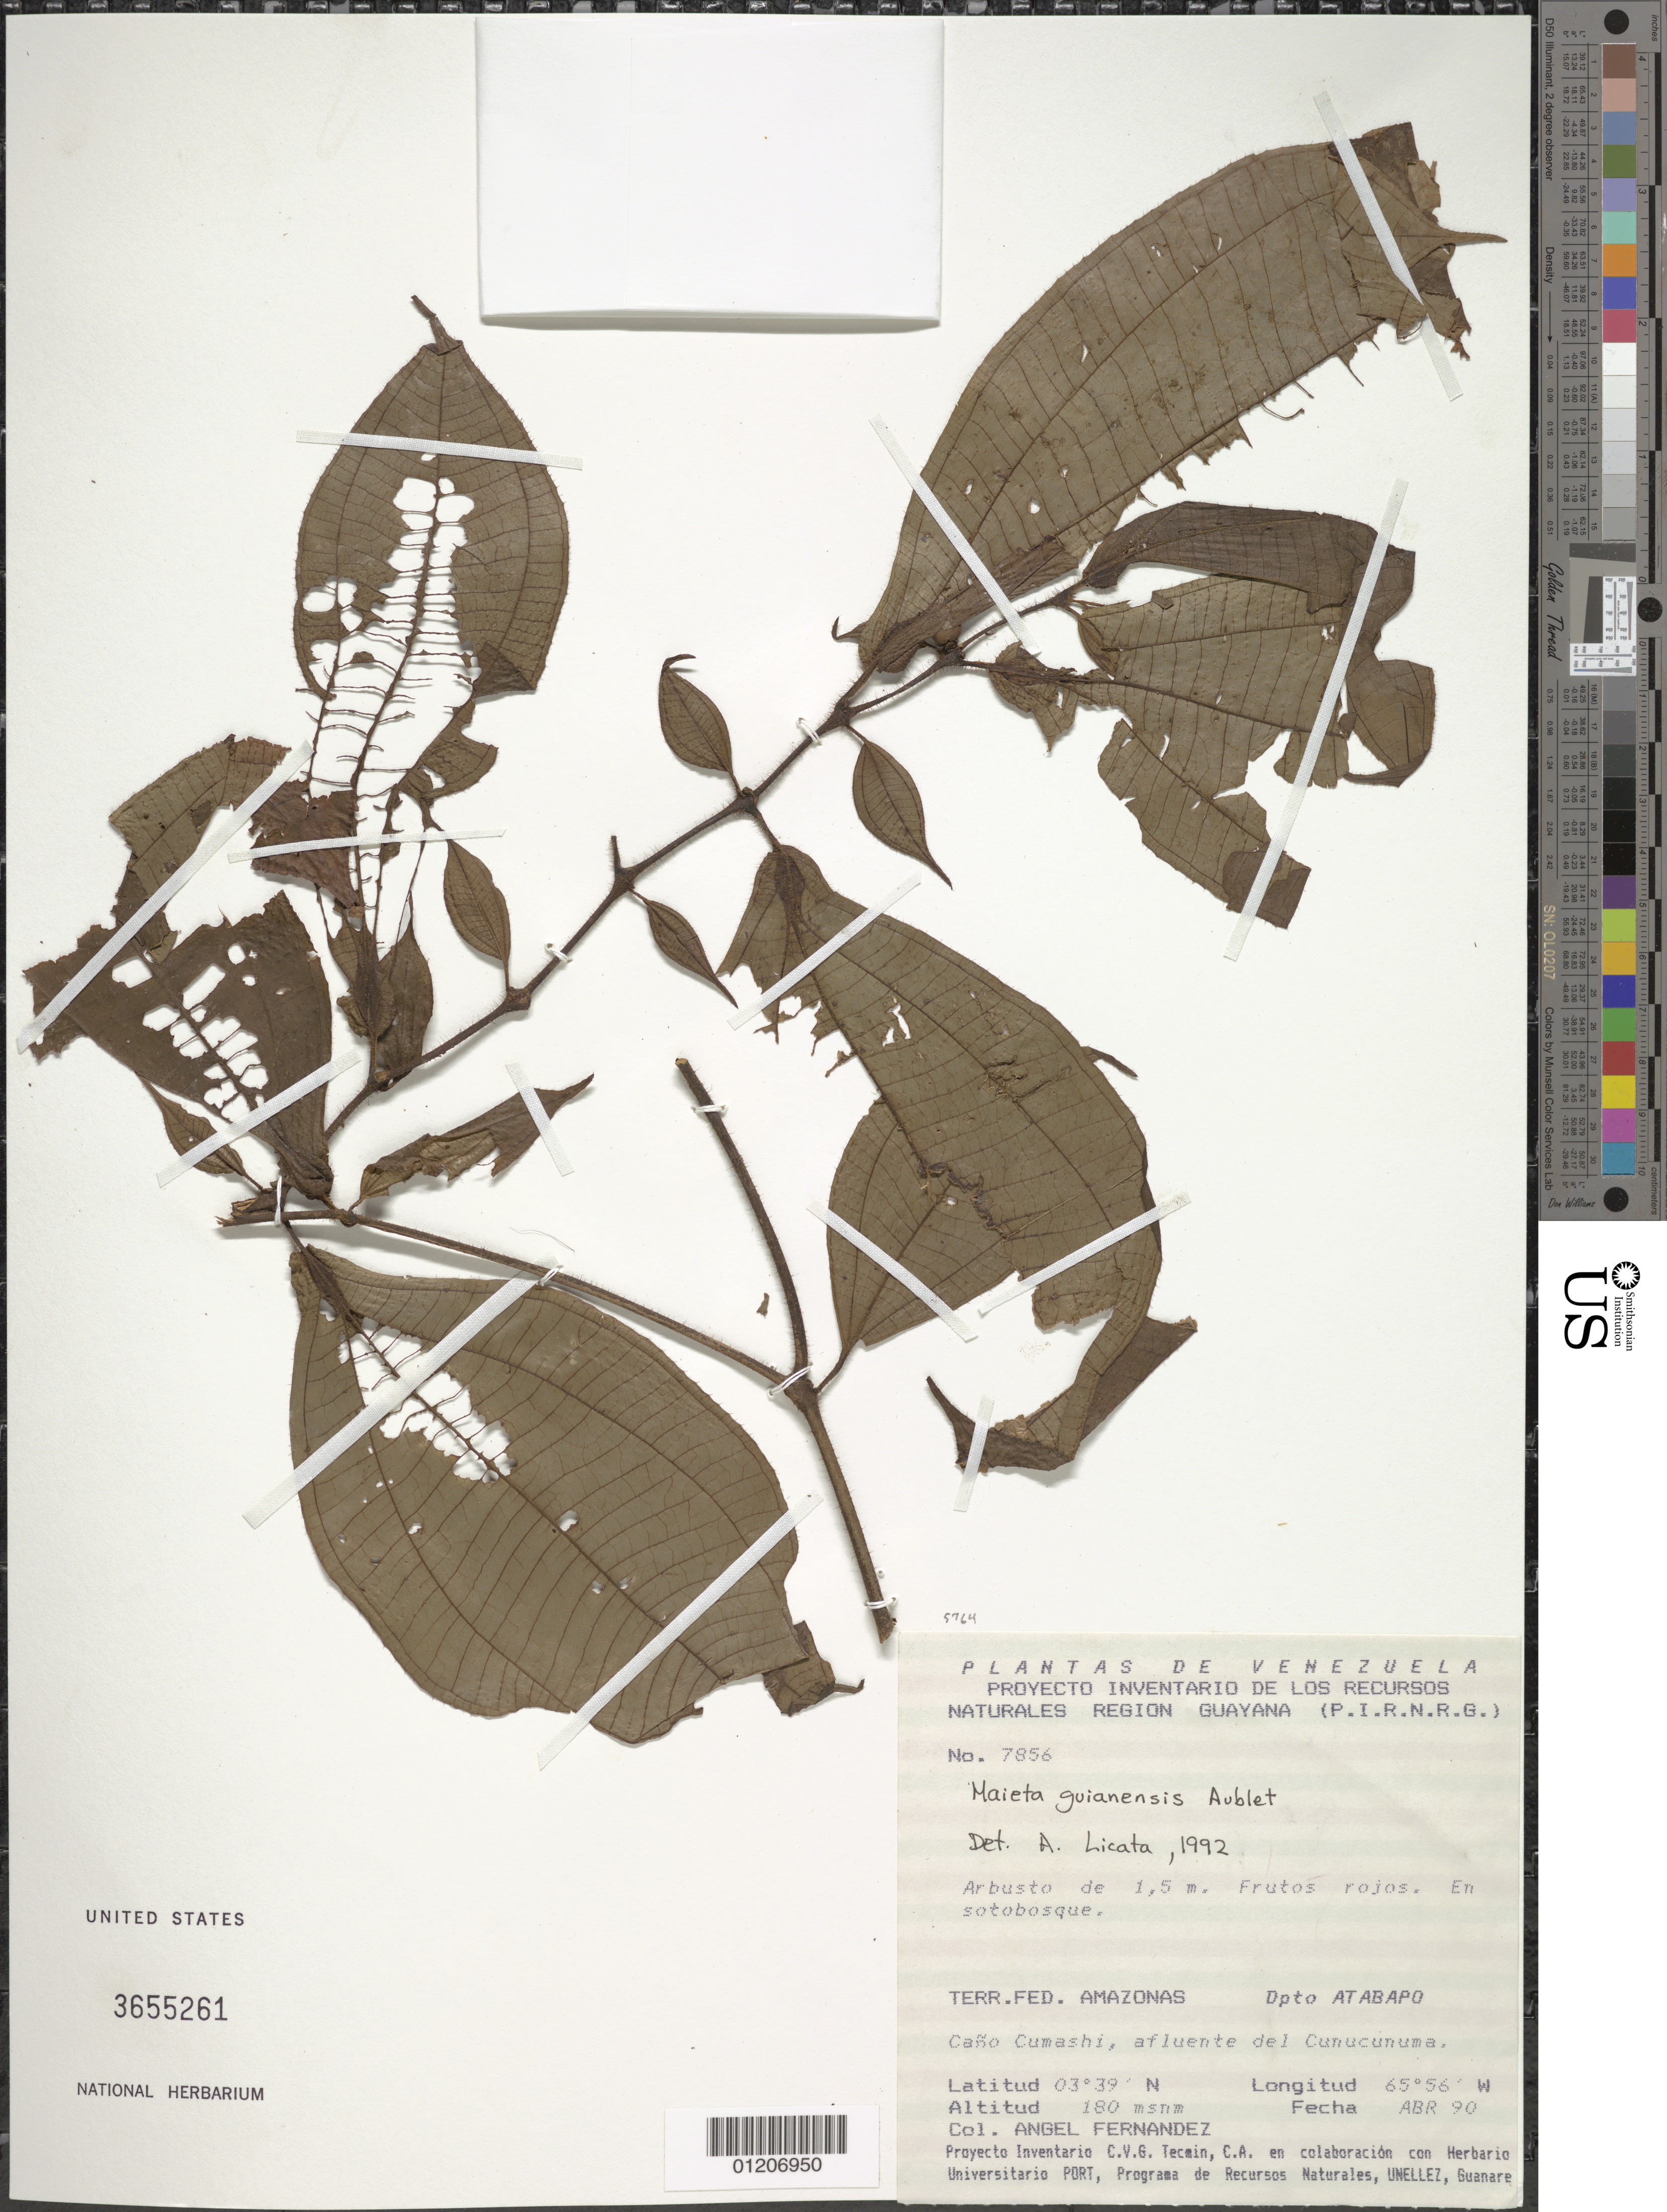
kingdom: Plantae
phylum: Tracheophyta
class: Magnoliopsida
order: Myrtales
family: Melastomataceae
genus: Maieta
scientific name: Maieta guianensis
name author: Aubl.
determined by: Licata, A., (PORT), Univ. Nac. Exp. de los Llanos Ezequiel Zamora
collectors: A. Fernandez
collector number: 7856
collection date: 1990-04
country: Venezuela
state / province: Amazonas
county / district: Atures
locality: Caño Cumashi, afluente del Cunucunuma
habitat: Sotobosque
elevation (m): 180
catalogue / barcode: US 3655261